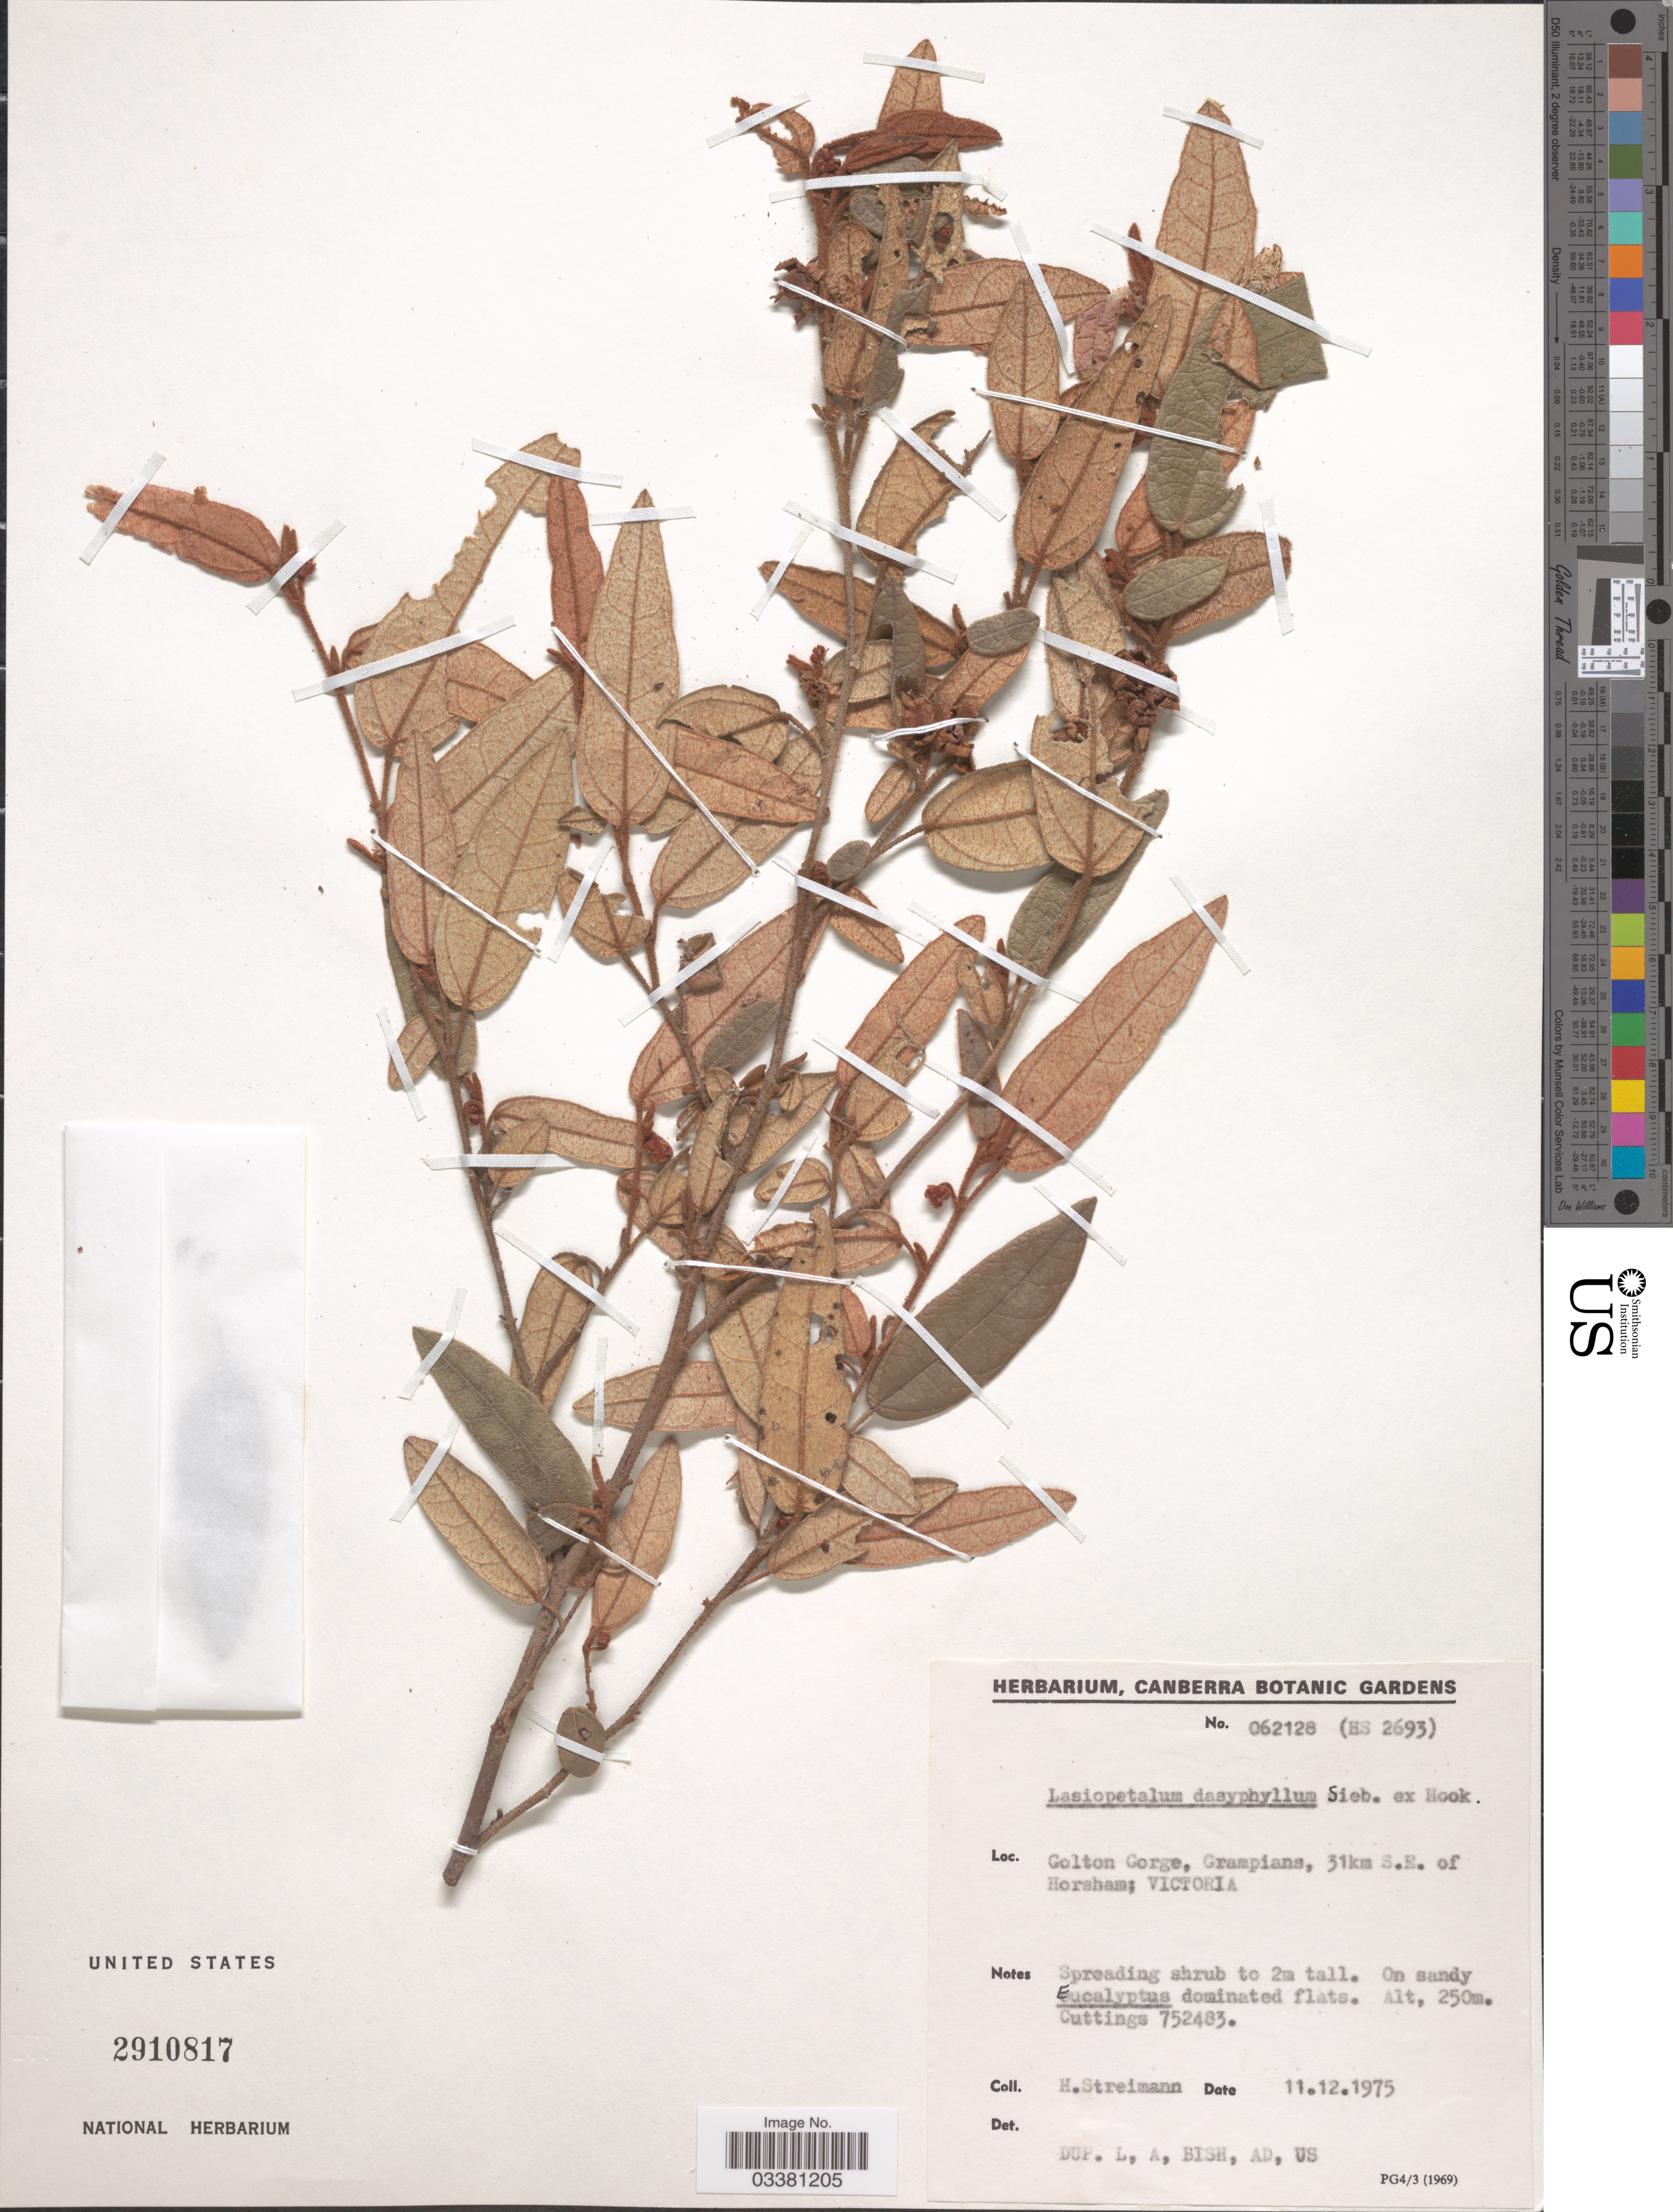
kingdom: Plantae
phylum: Tracheophyta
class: Magnoliopsida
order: Malvales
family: Malvaceae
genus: Lasiopetalum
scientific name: Lasiopetalum dasyphyllum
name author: Sieber ex Hook.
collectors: H. Streimann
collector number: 062128 (HS 2693)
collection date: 1975-12-11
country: Australia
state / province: Victoria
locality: Golton Gorge, Grampians, 31km S.E. of Horsham; Victoria.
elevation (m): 250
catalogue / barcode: US 2910817